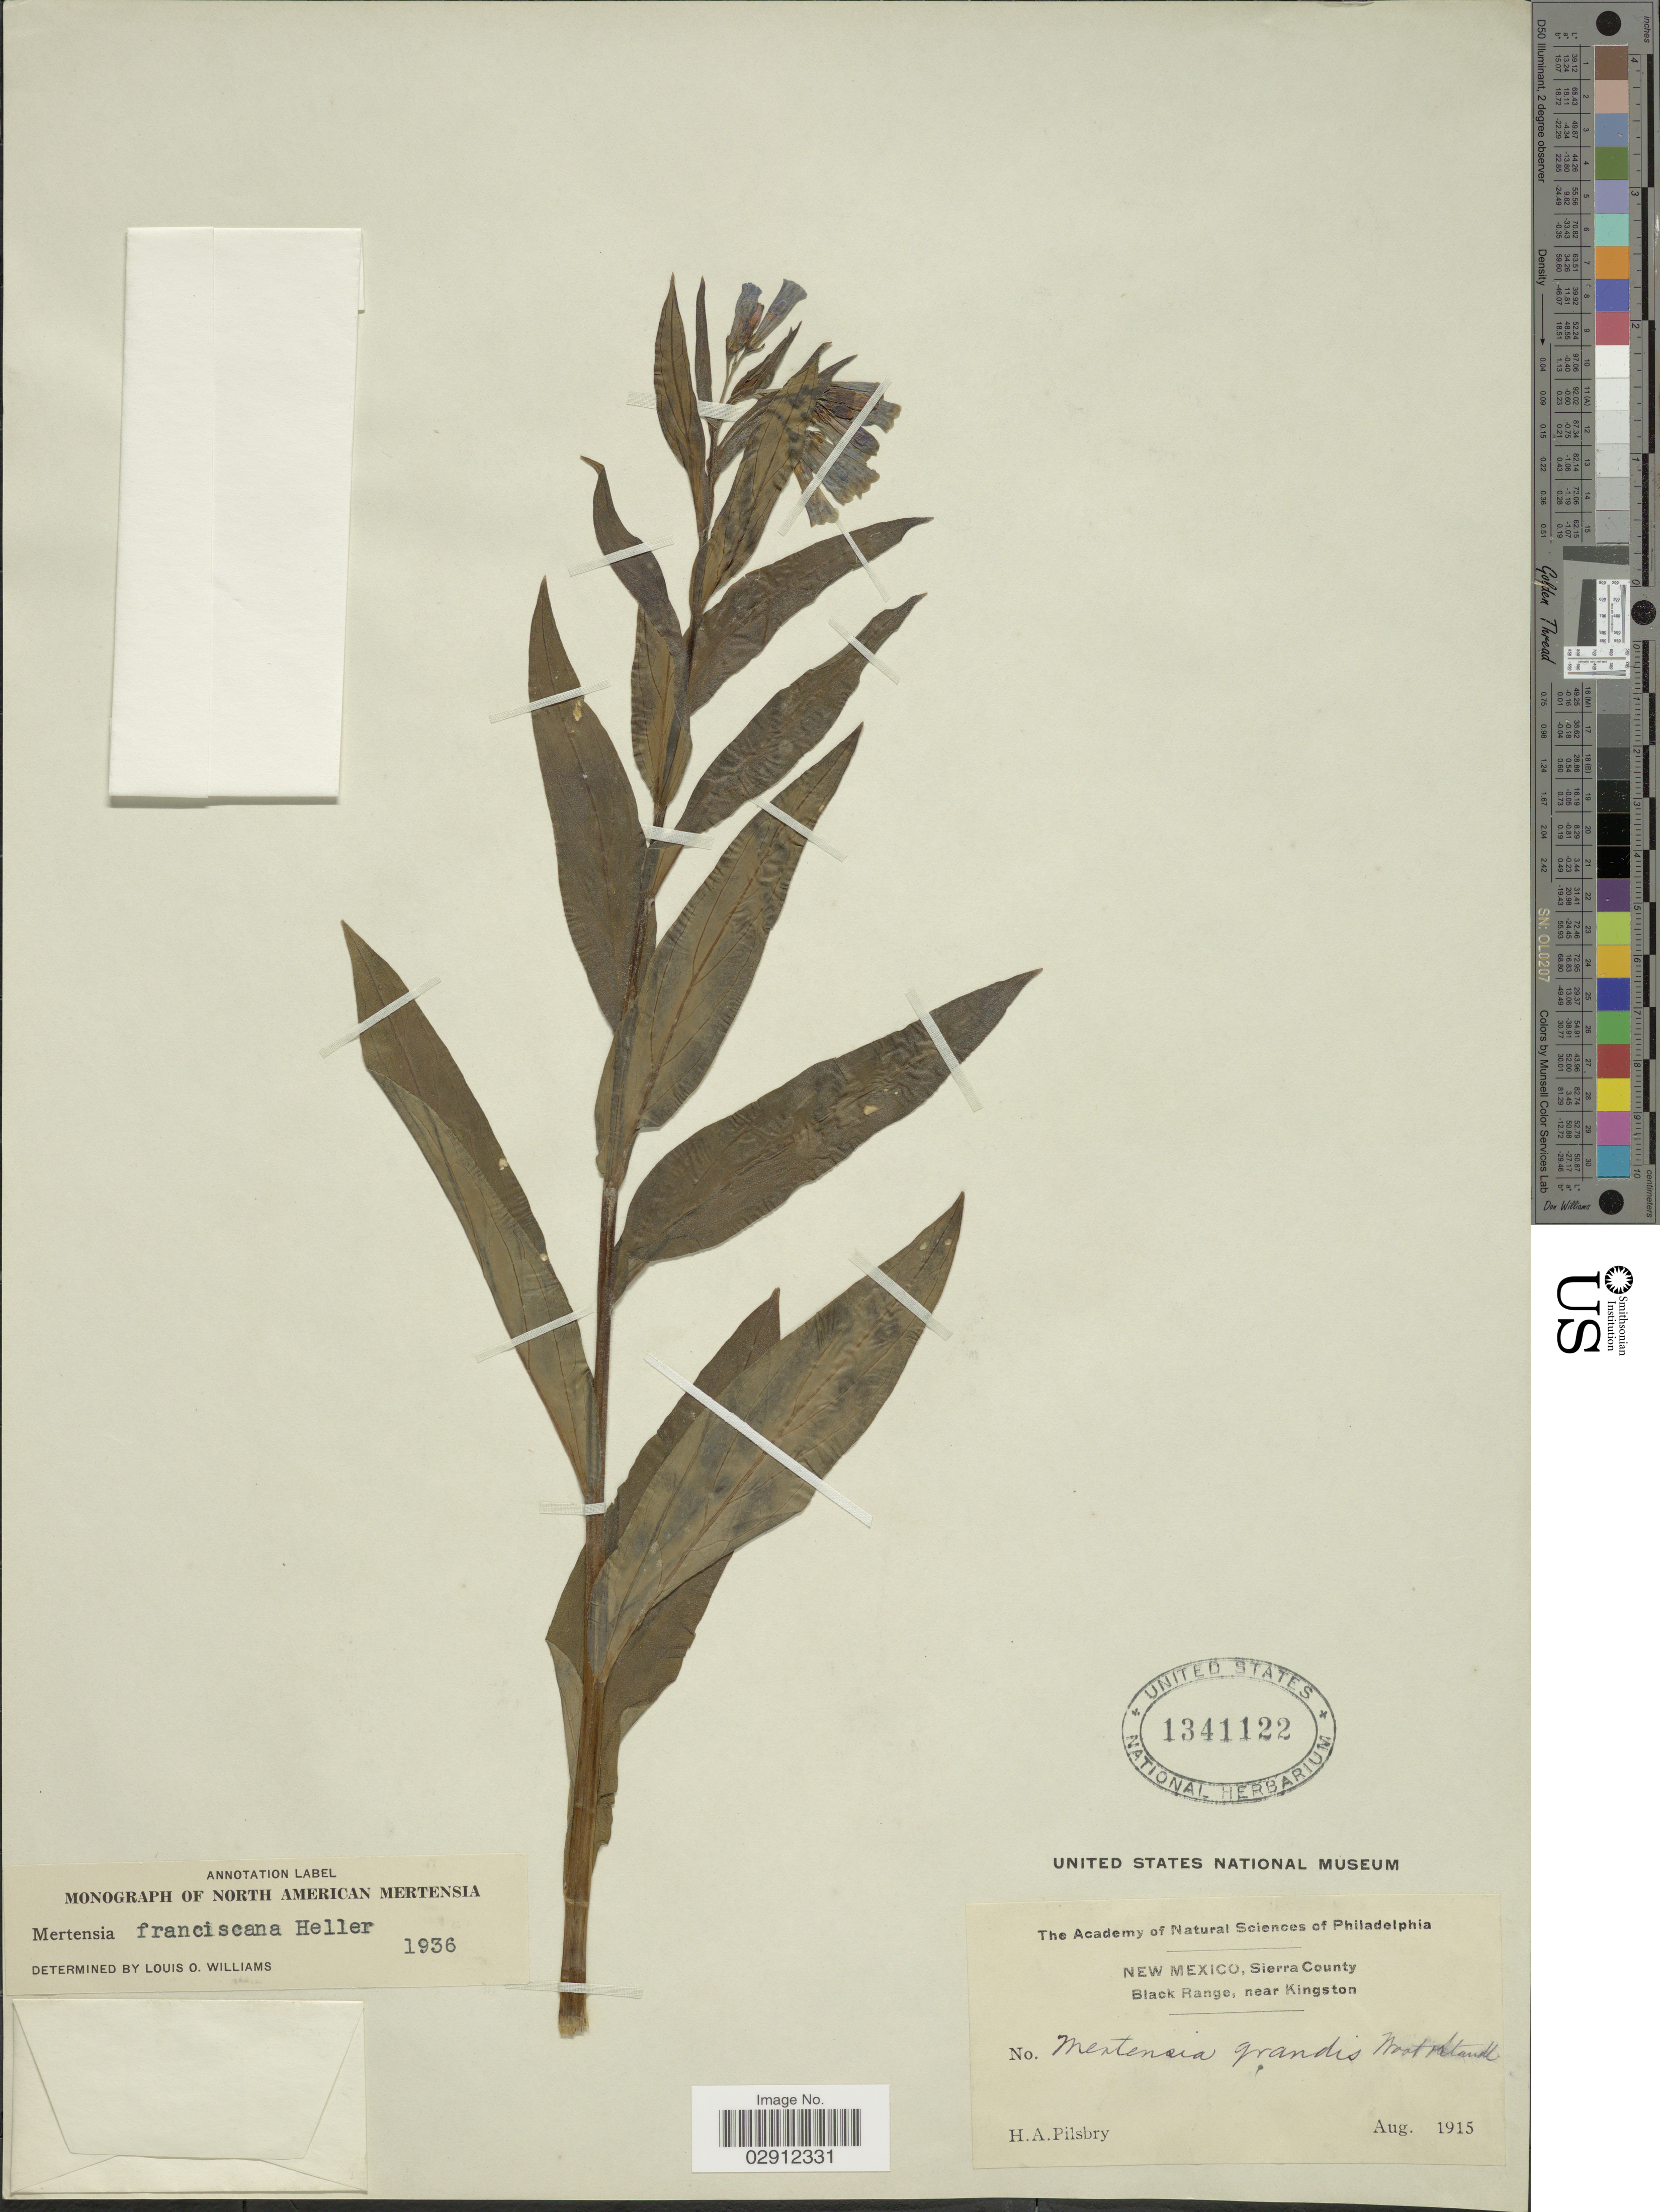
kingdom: Plantae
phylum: Tracheophyta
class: Magnoliopsida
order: Boraginales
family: Boraginaceae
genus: Mertensia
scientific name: Mertensia franciscana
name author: A. Heller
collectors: H. Pilsbry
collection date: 1915-08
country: United States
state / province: New Mexico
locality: Sierra County. Black Range, near Kingston.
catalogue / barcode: US 1341122